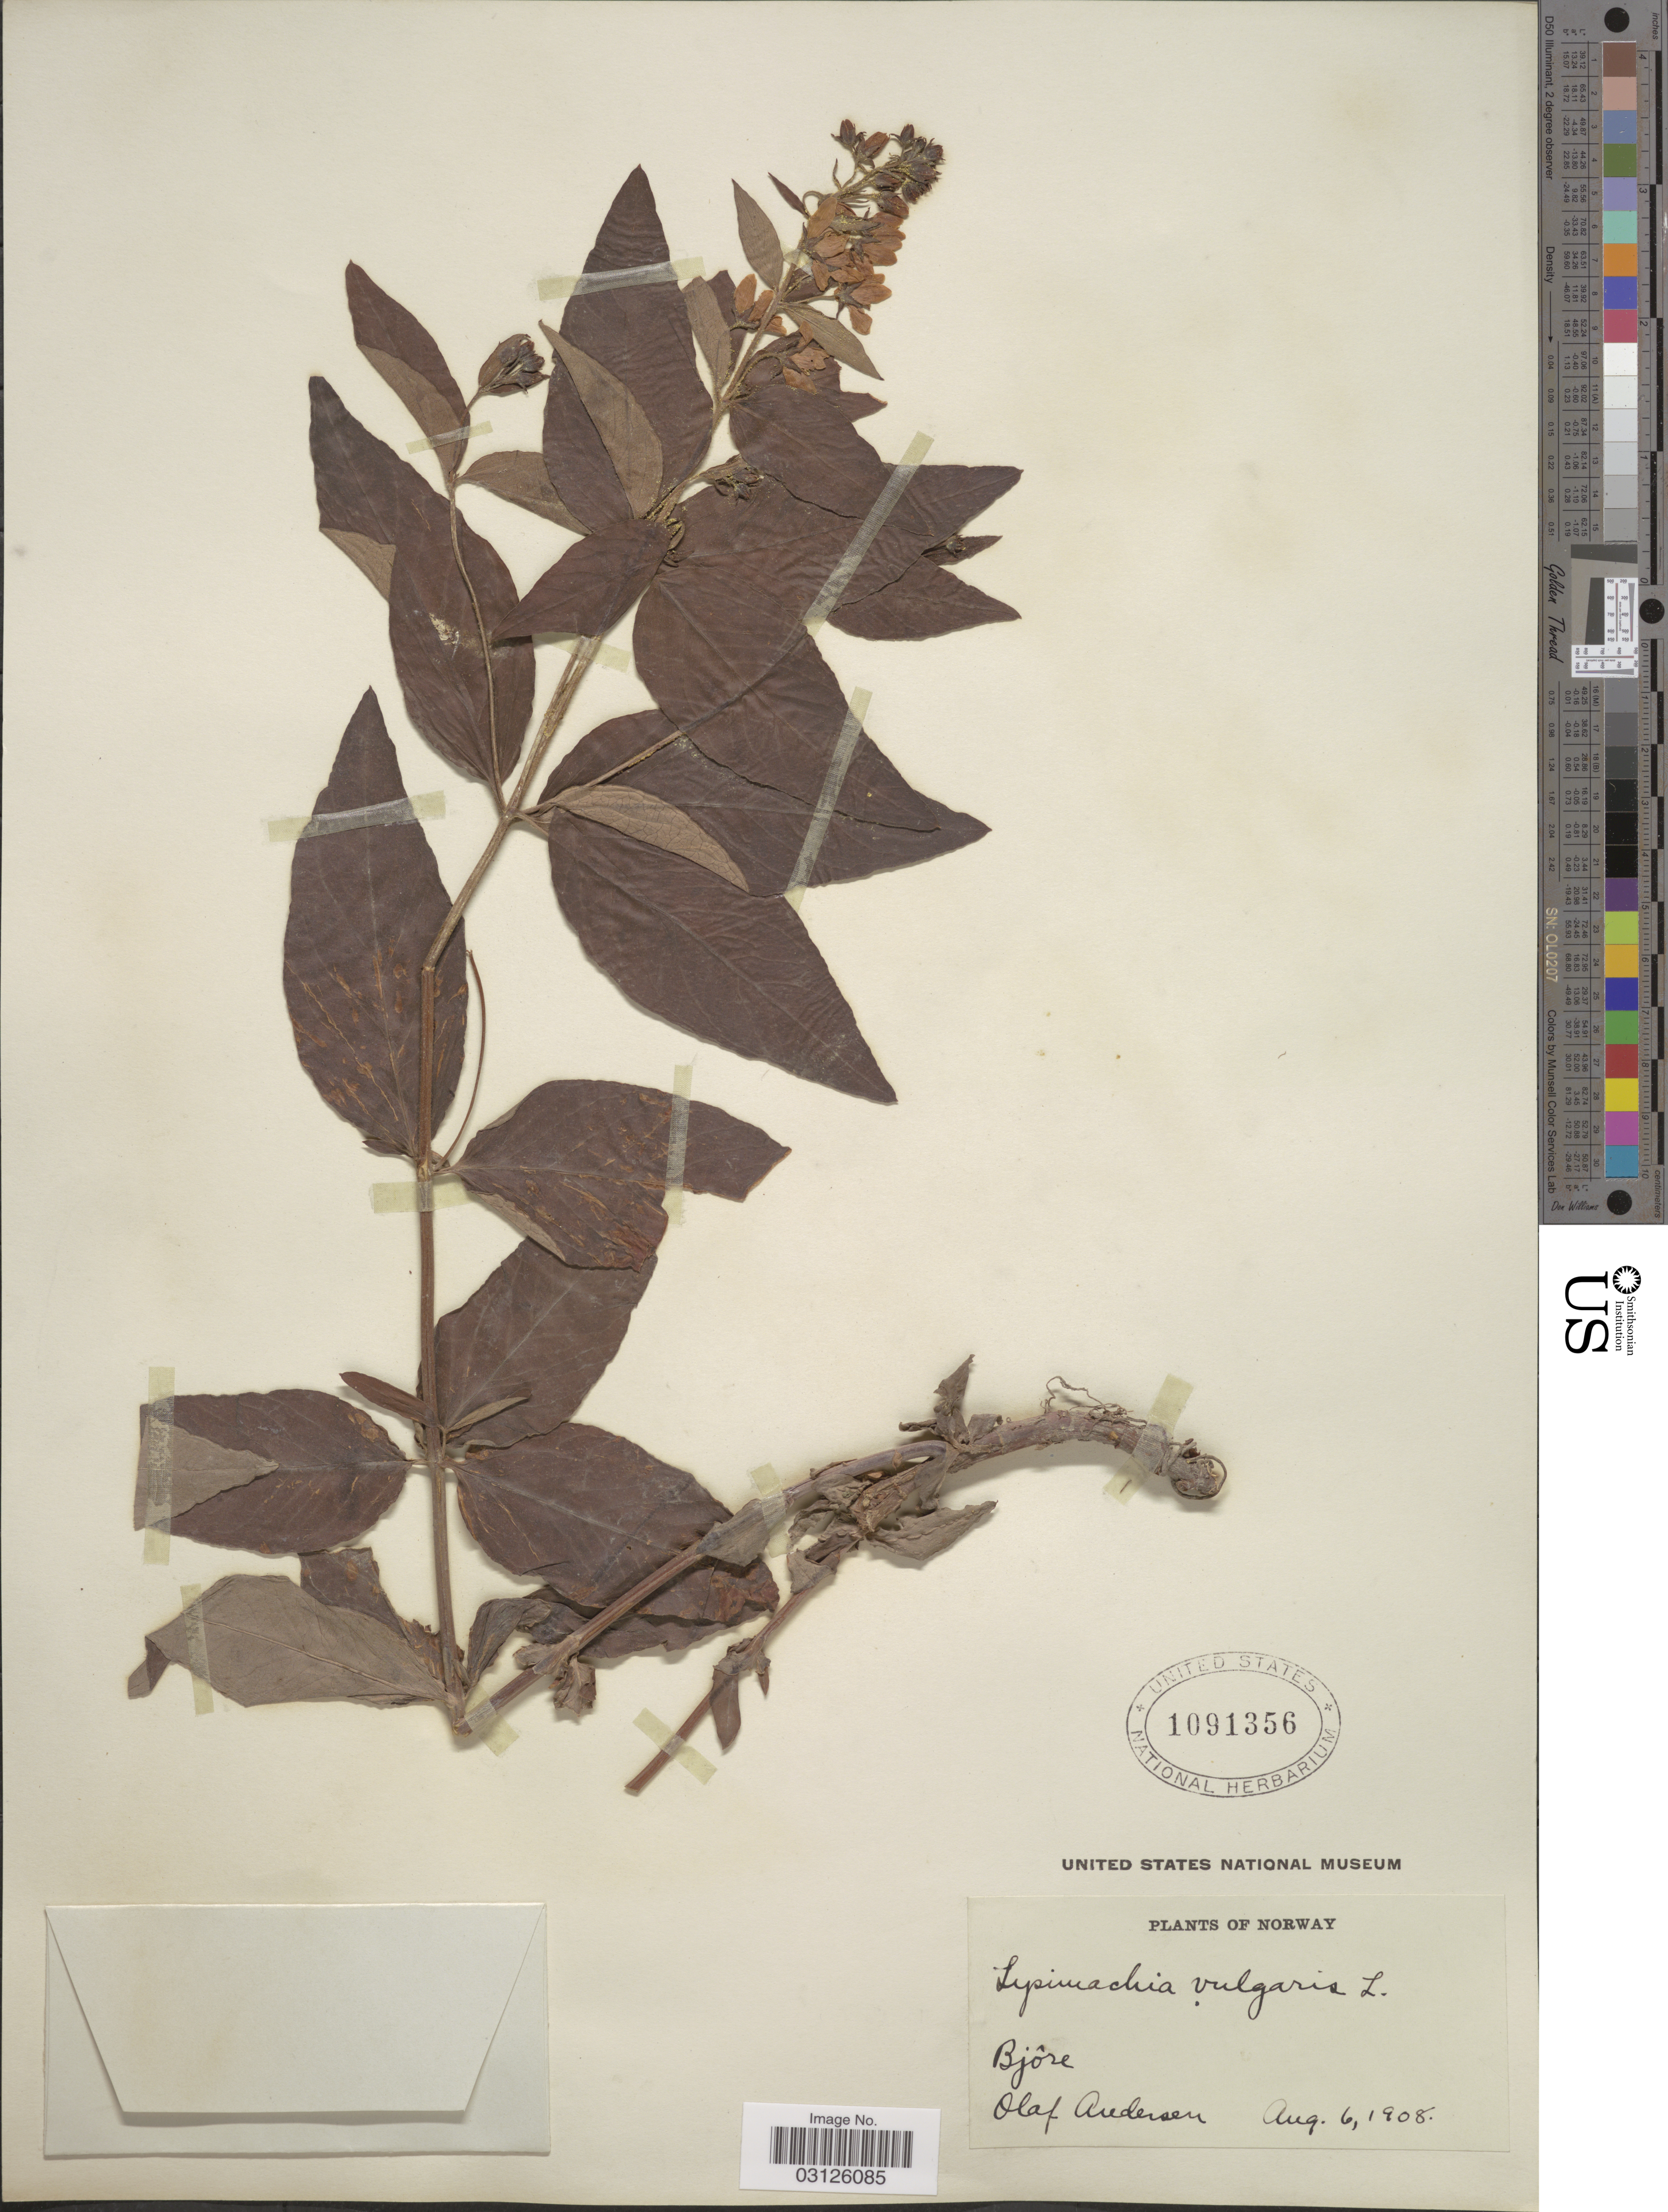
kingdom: Plantae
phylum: Tracheophyta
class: Magnoliopsida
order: Ericales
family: Primulaceae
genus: Lysimachia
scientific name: Lysimachia thyrsiflora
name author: L.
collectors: O. Andersen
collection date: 1908-08-06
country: Norway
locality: Bjôre.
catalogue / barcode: US 1091356